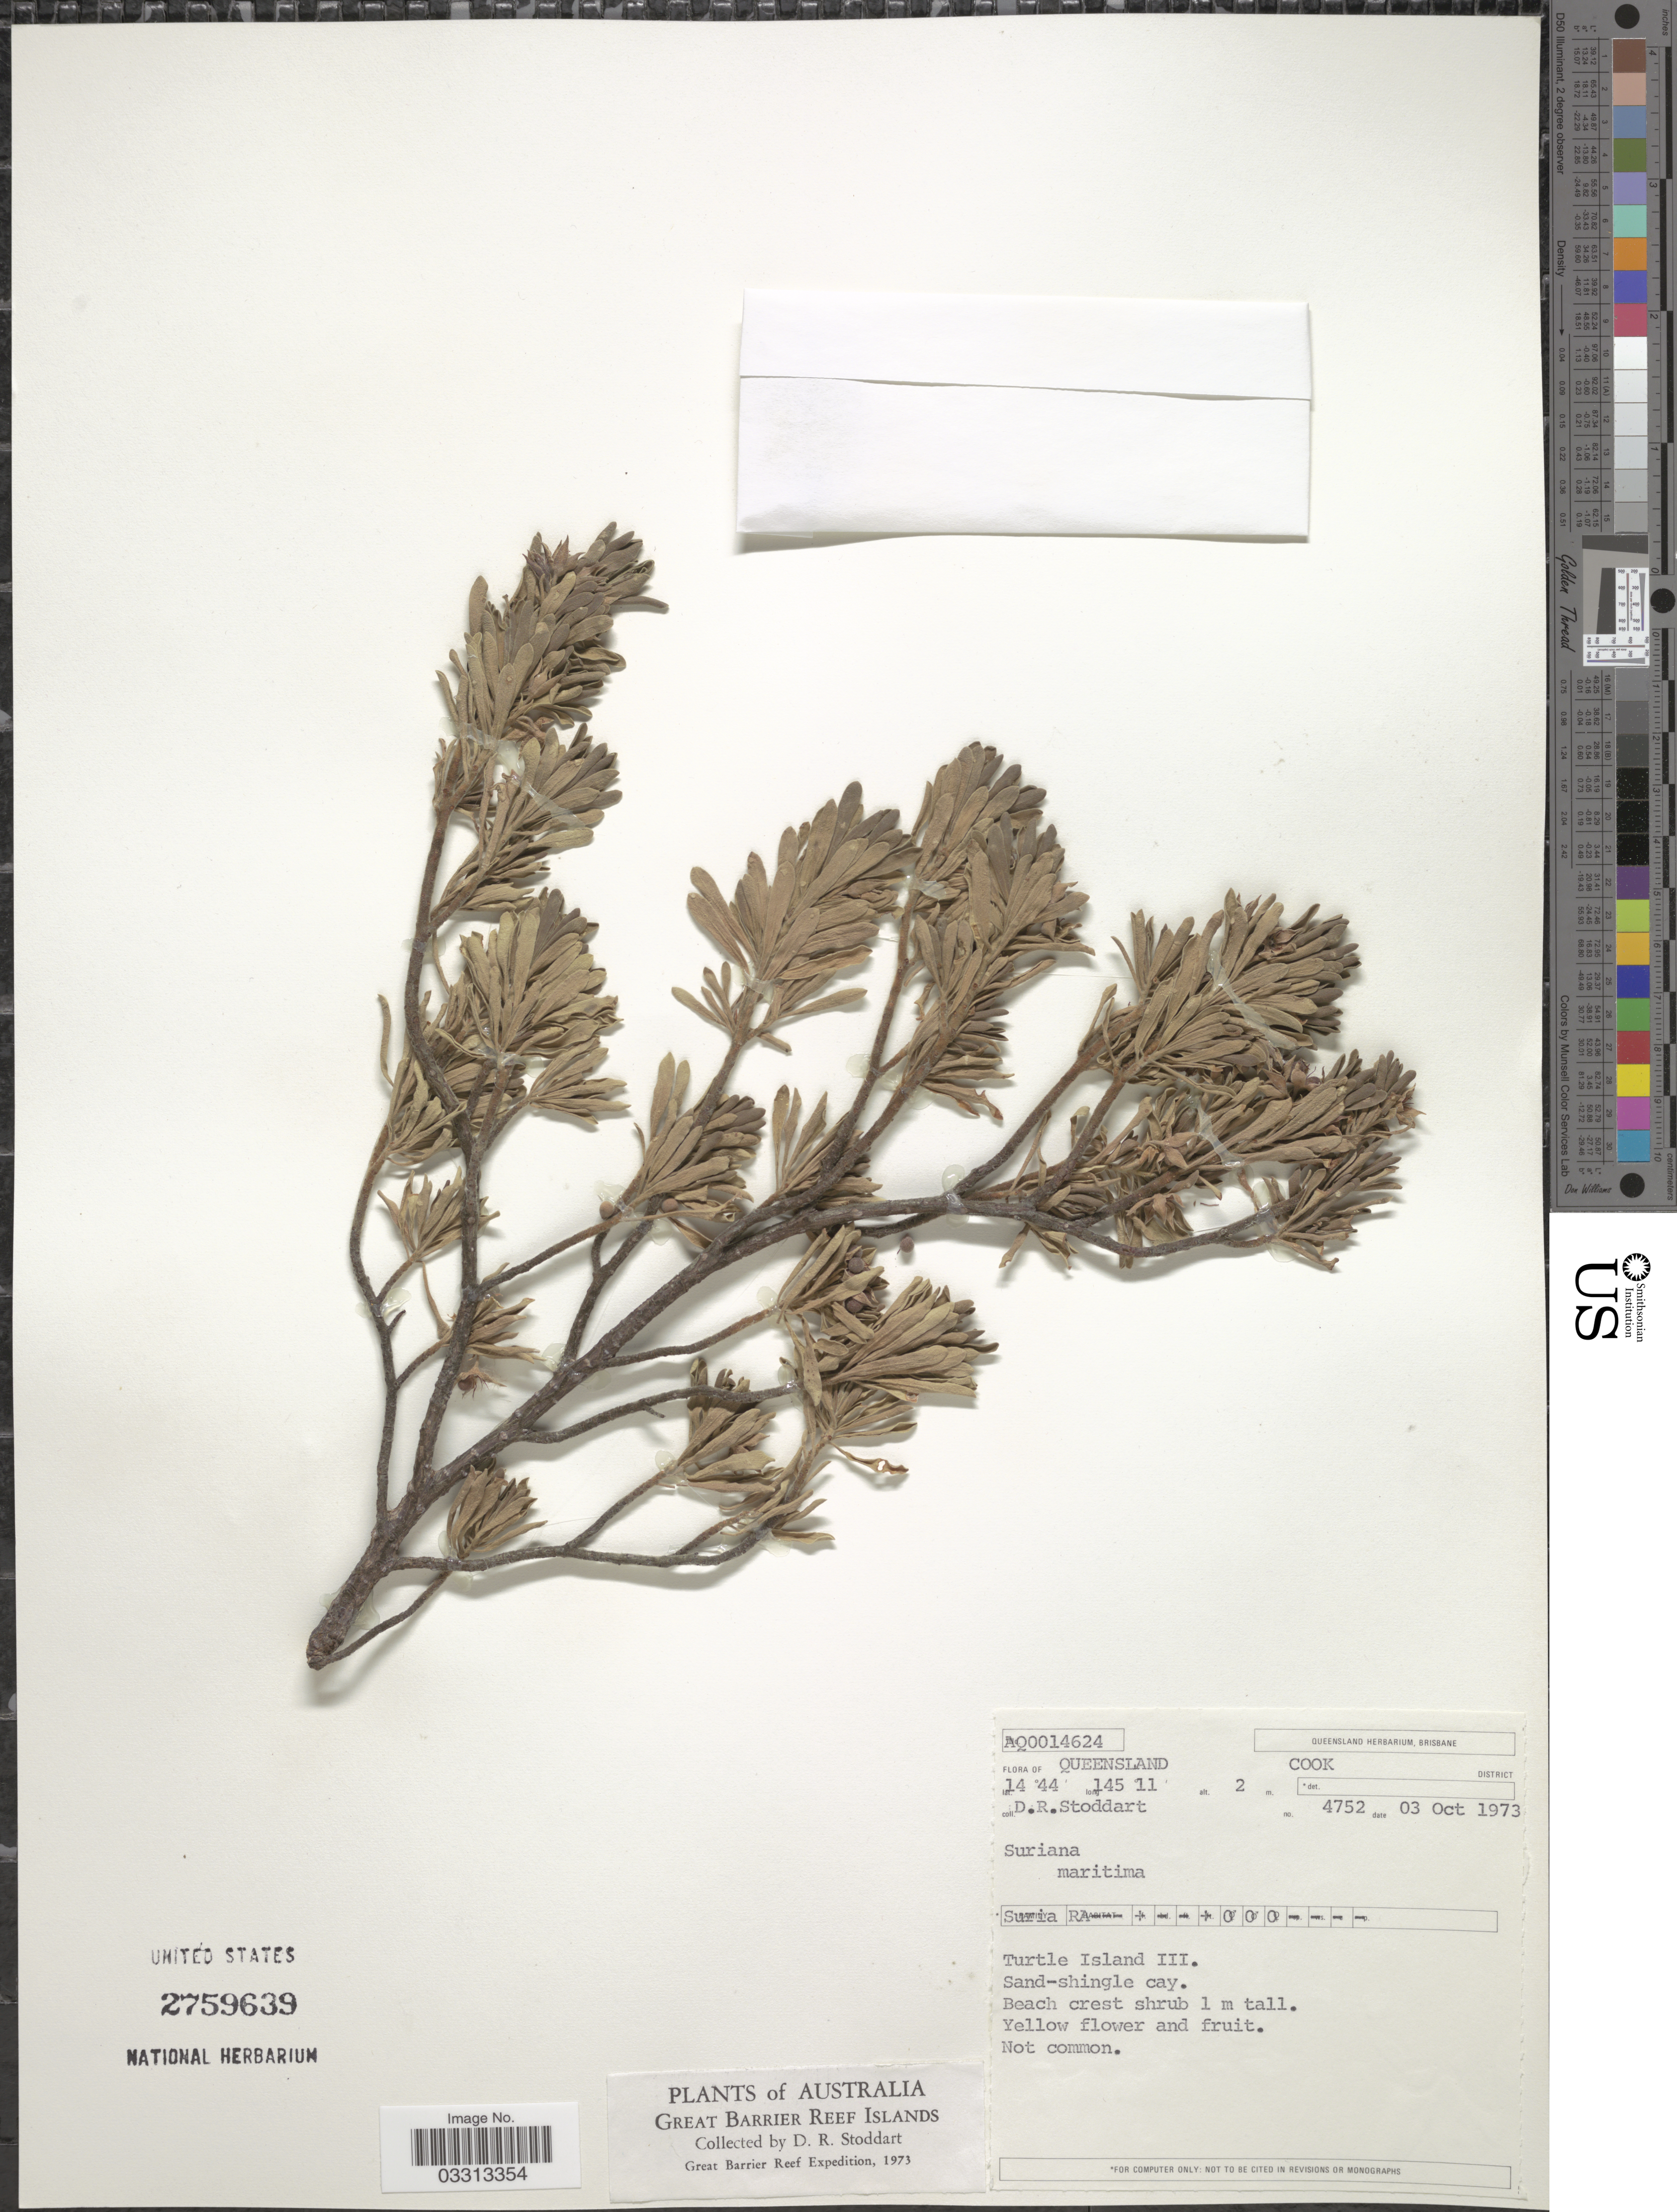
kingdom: Plantae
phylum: Tracheophyta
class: Magnoliopsida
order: Fabales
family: Surianaceae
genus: Suriana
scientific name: Suriana maritima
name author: L.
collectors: D. R. Stoddart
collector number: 4752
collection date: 1973-10-03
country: Australia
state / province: Queensland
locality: Cook District. Turtle Island III. Great Barrier Reef Islands. Great Barrier Reef.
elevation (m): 2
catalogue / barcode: US 2759639